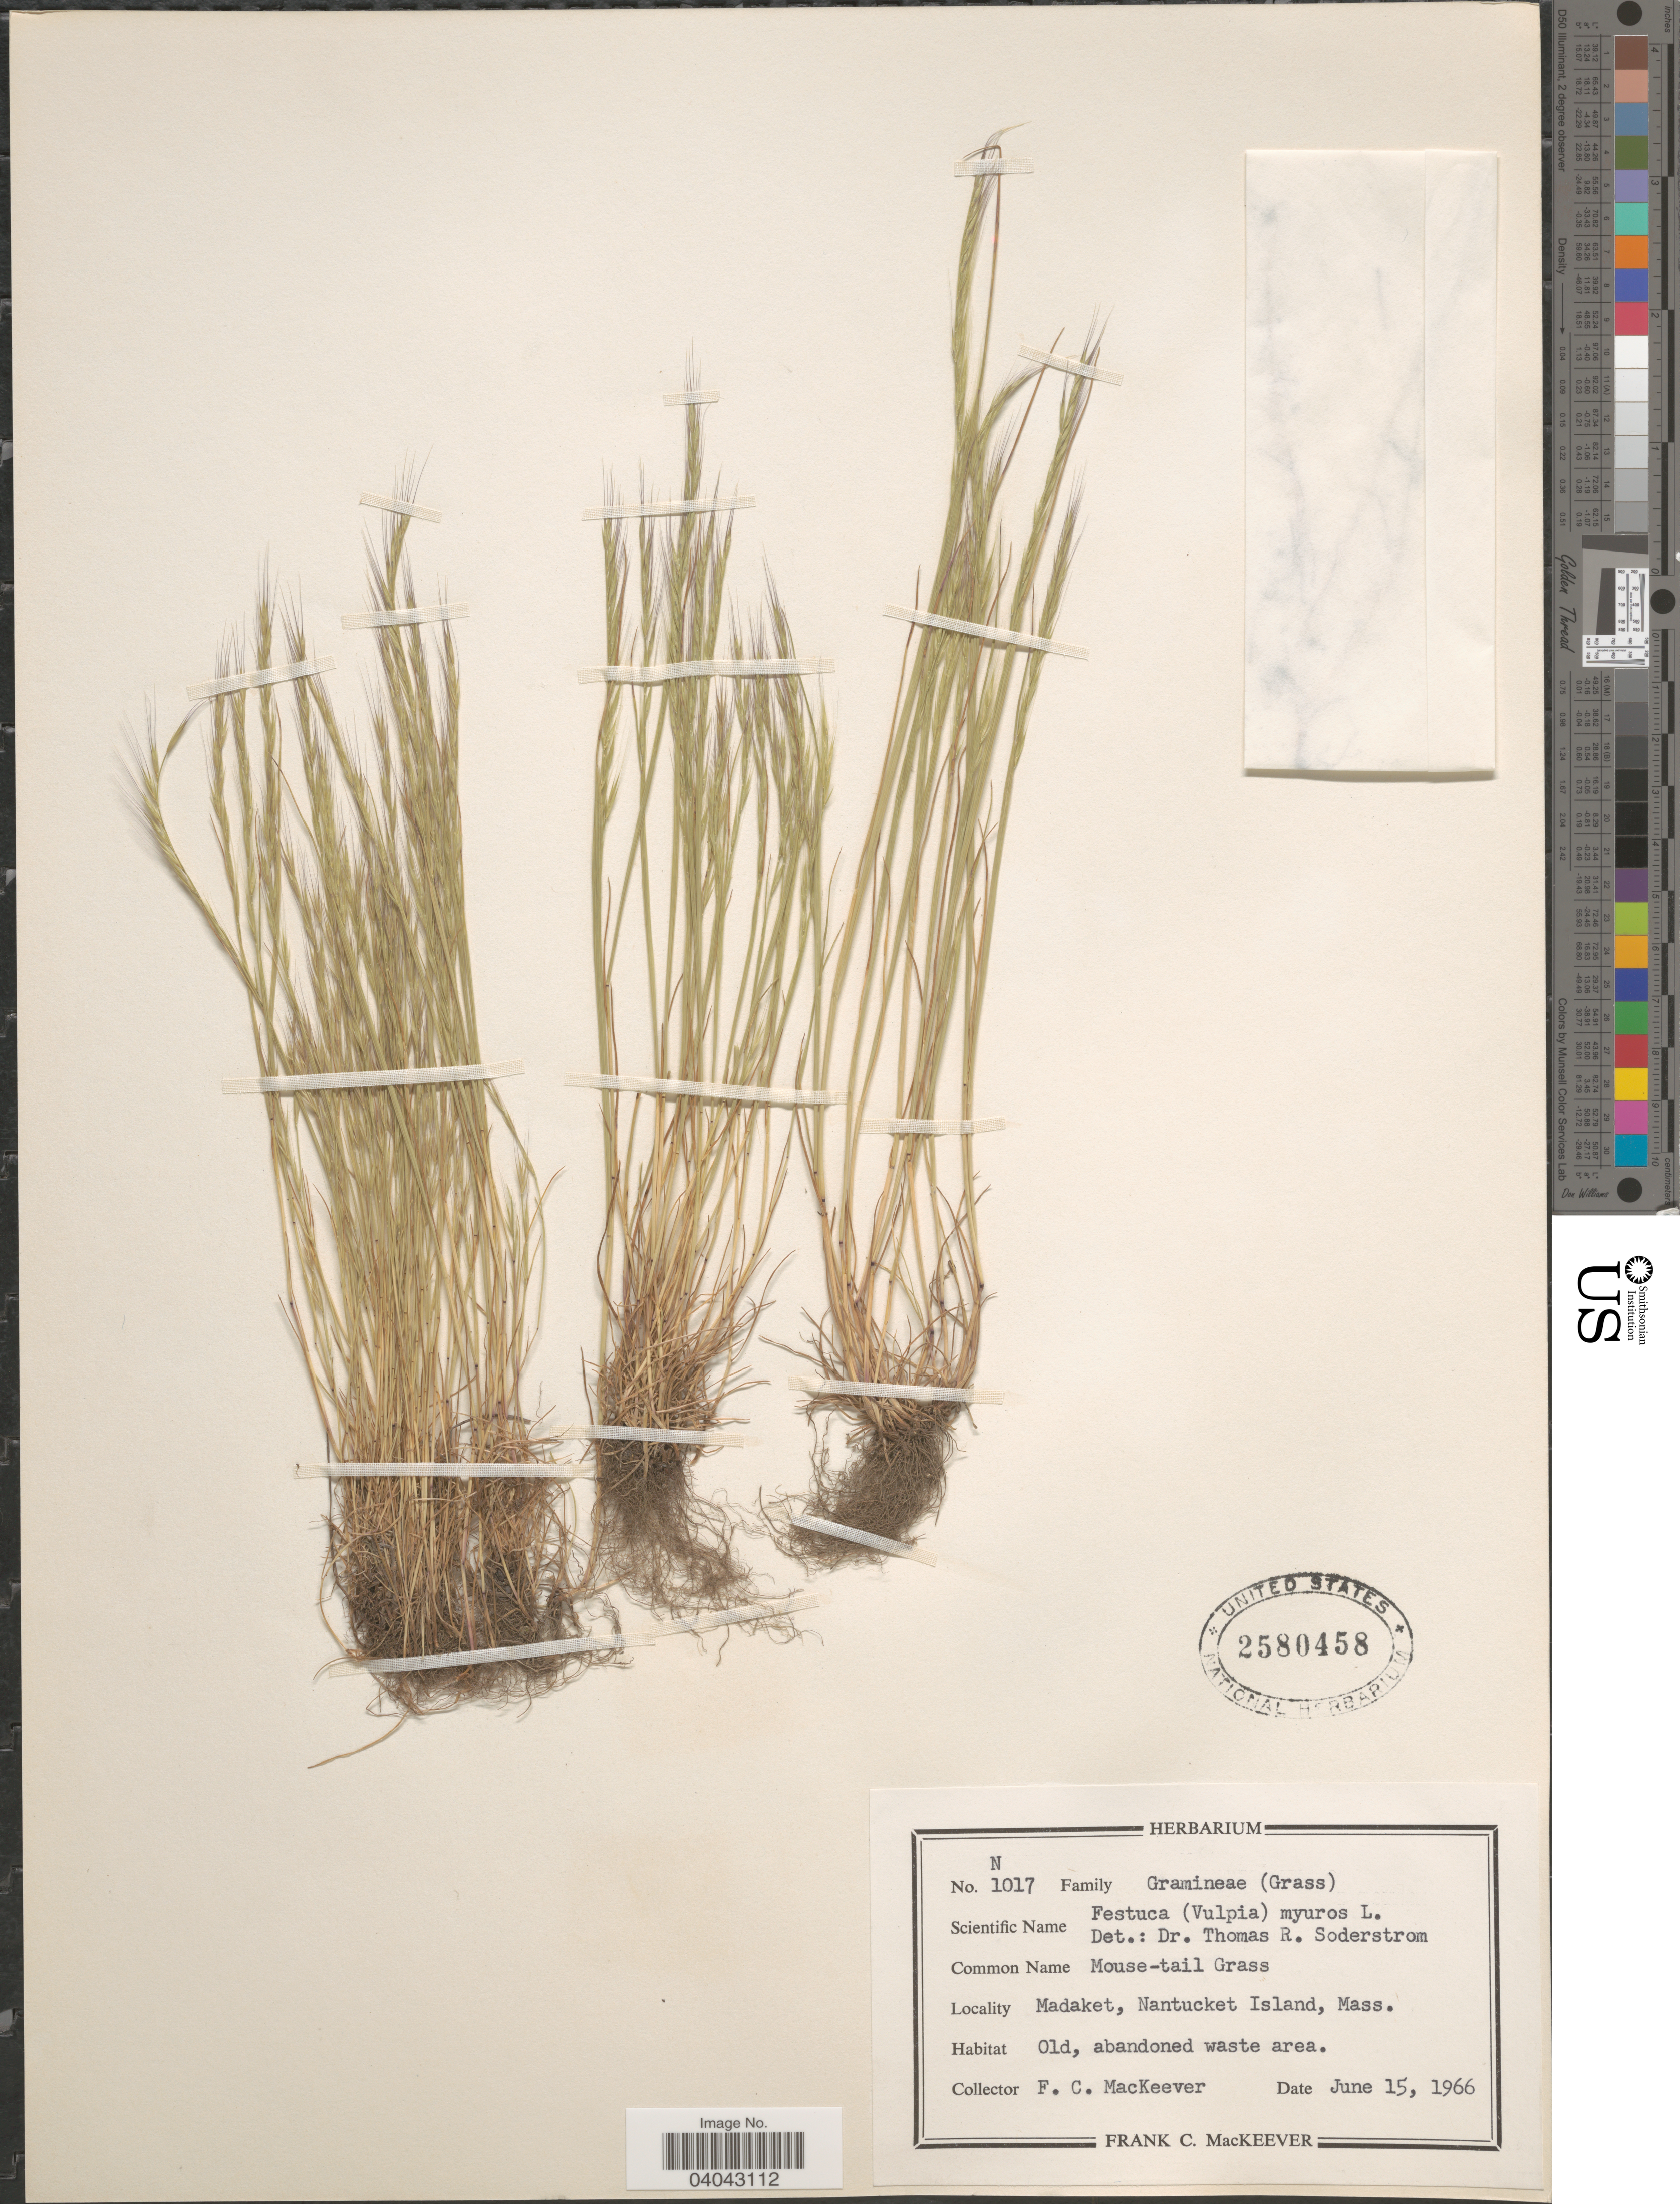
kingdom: Plantae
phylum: Tracheophyta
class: Liliopsida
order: Poales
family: Poaceae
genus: Festuca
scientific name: Festuca myuros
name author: L.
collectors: F. Mackeever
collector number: N1017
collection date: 1966-06-15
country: United States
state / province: Massachusetts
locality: Madaket, Nantucket Island.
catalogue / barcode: US 2580458